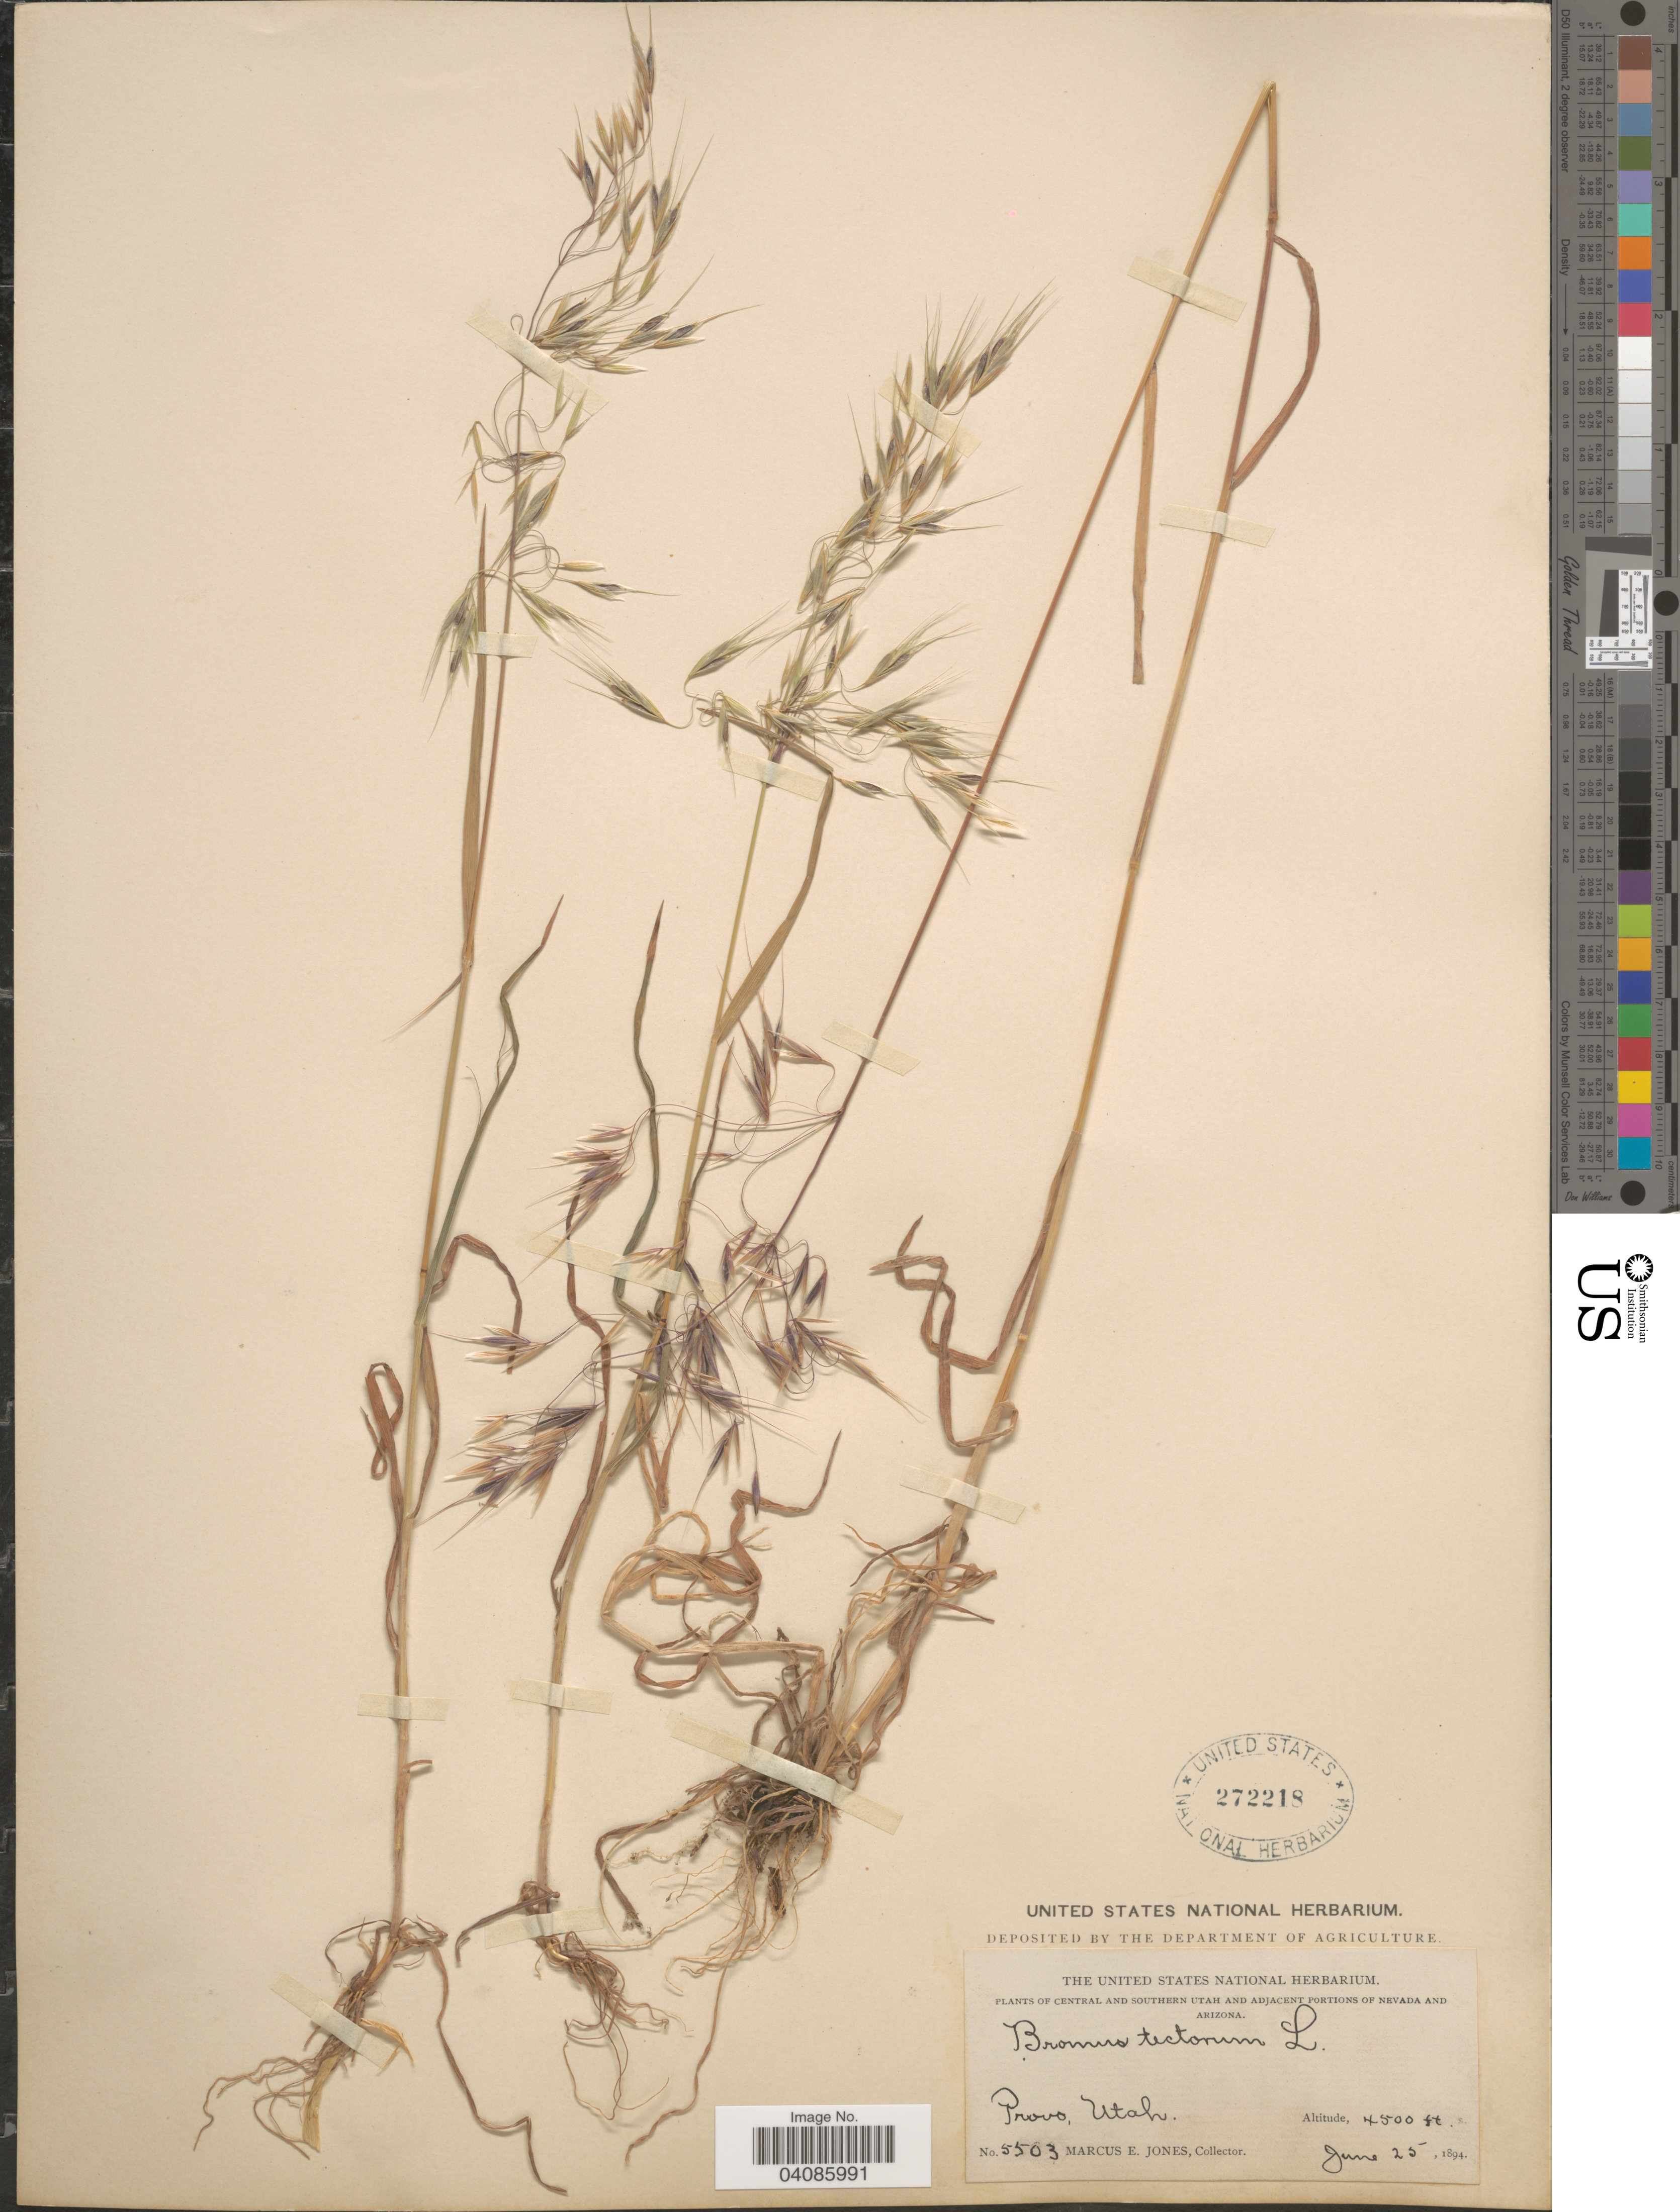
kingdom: Plantae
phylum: Tracheophyta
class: Liliopsida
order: Poales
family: Poaceae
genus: Bromus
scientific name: Bromus tectorum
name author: L.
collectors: M. E. Jones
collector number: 5503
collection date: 1894-06-25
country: United States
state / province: Utah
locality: Central and Southern Utah. Provo.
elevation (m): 1372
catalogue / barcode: US 272218